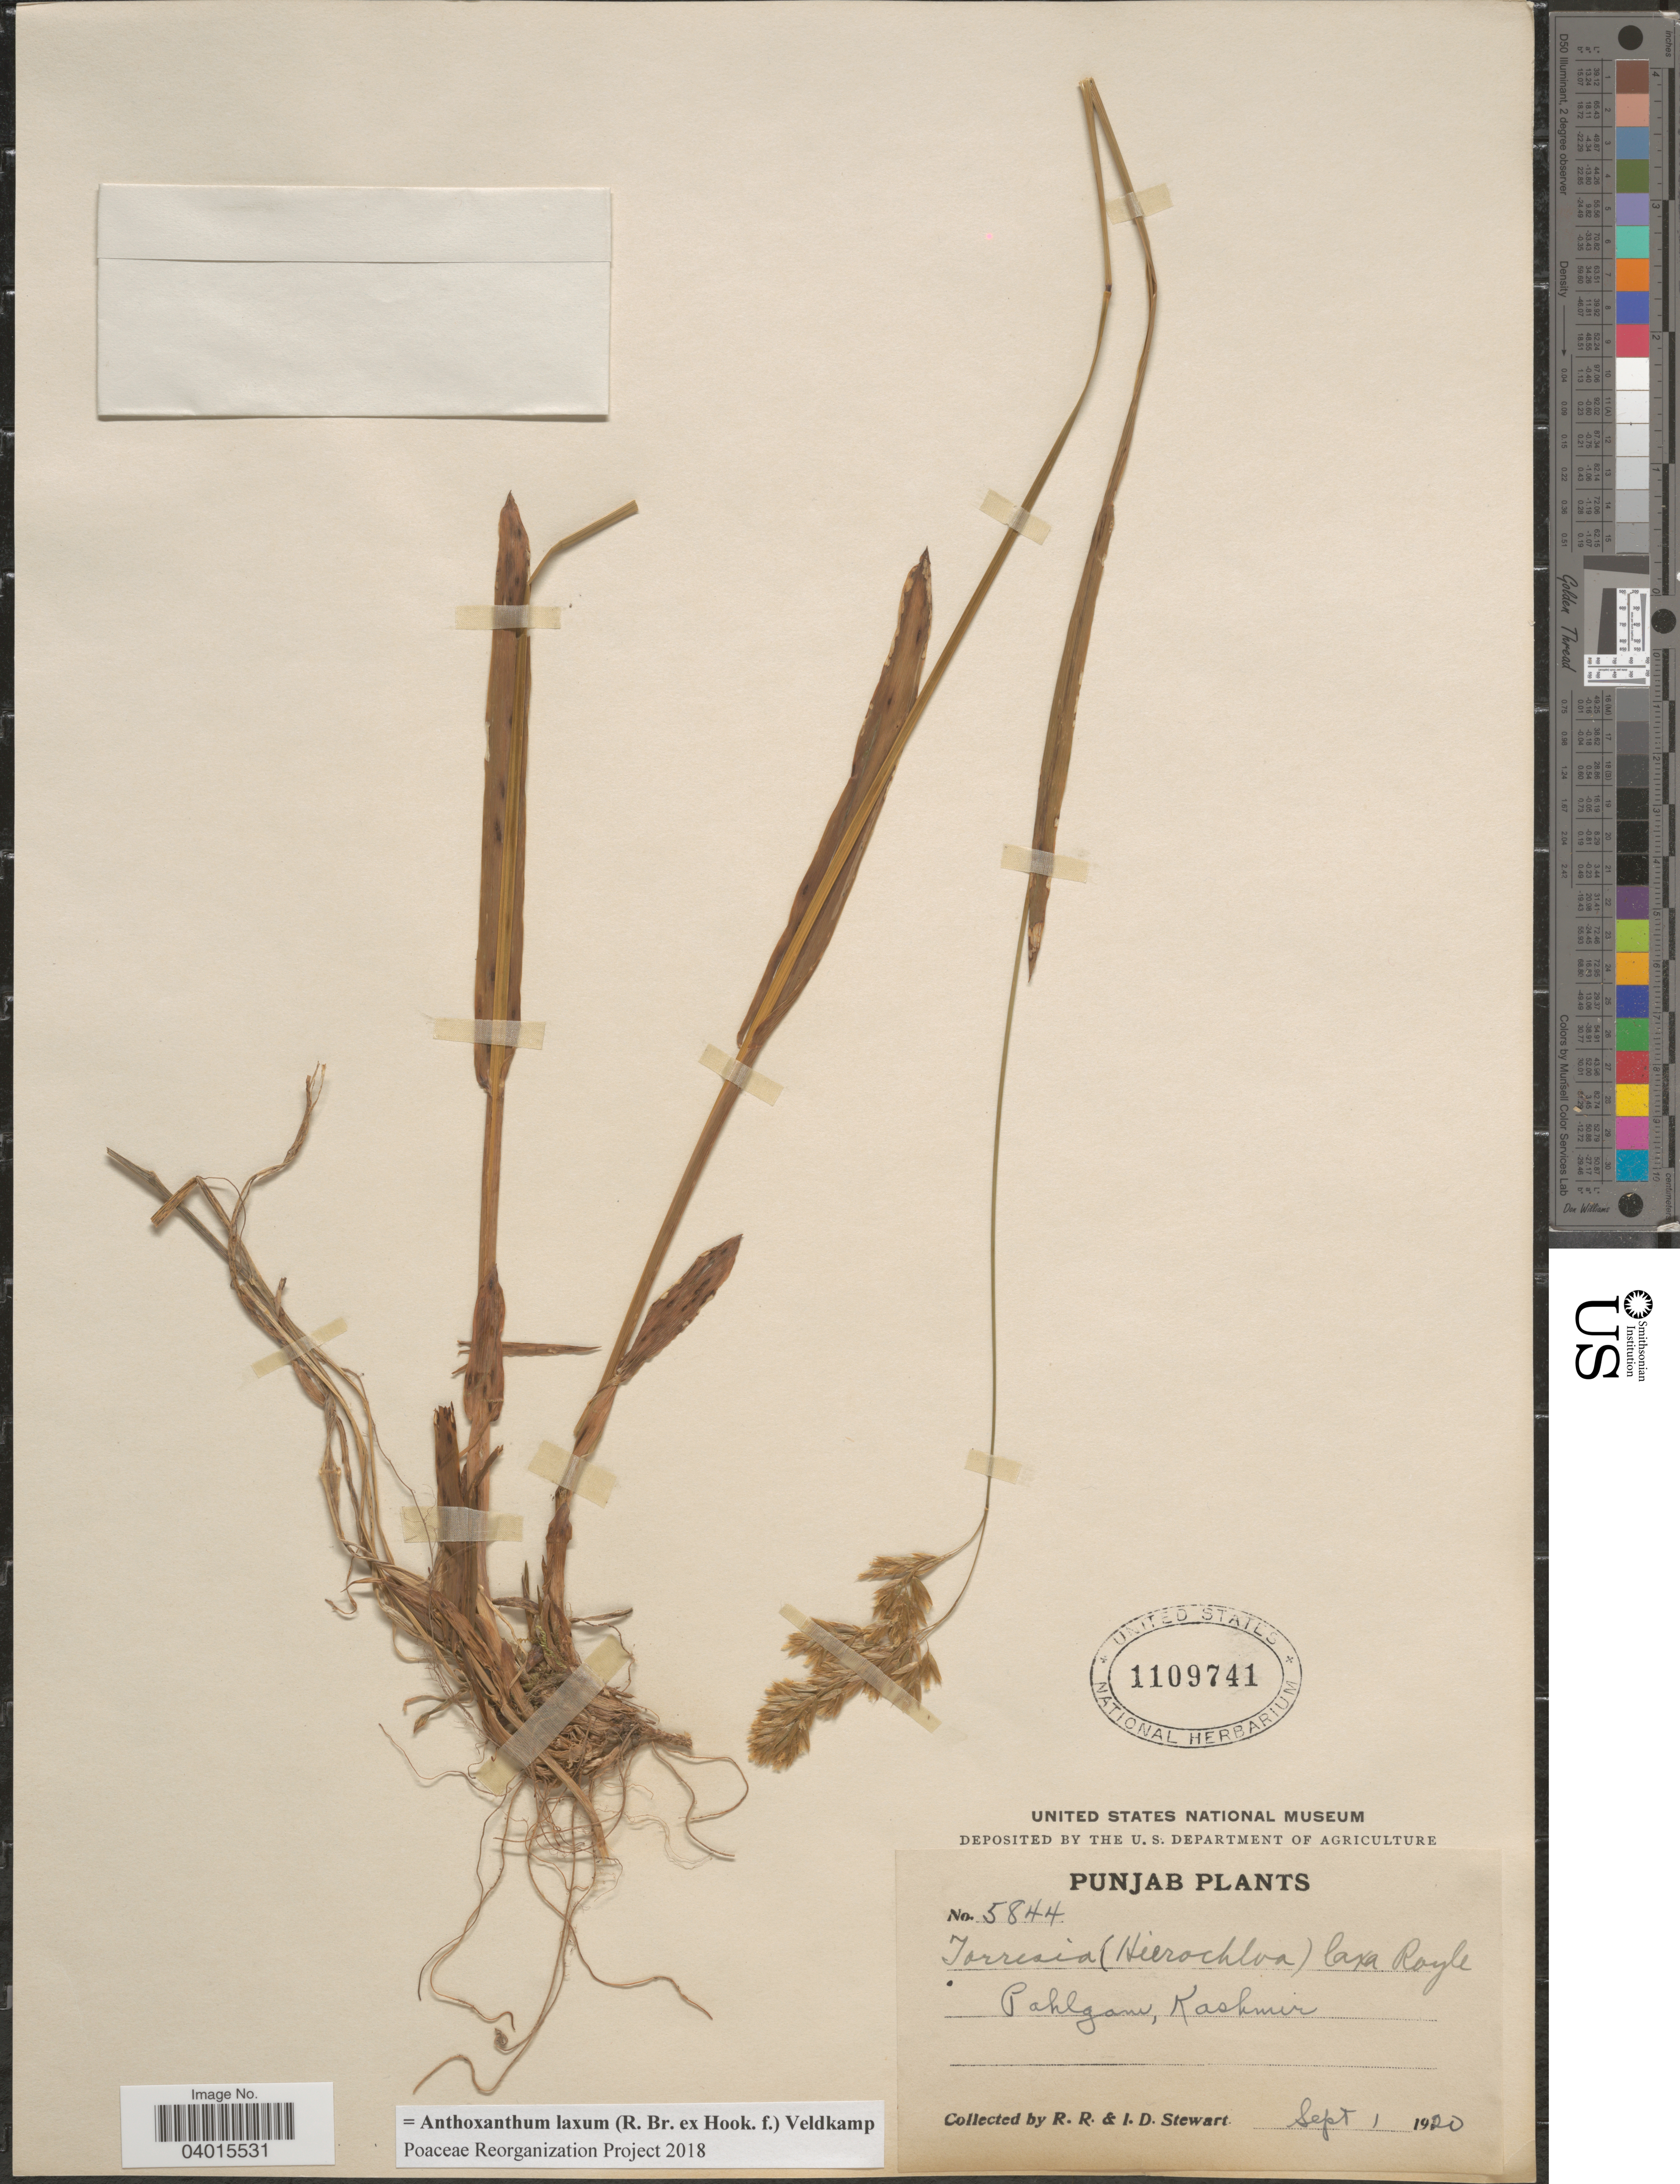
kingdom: Plantae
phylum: Tracheophyta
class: Liliopsida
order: Poales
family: Poaceae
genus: Anthoxanthum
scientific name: Anthoxanthum laxum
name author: (R. Br. ex Hook. f.) Veldkamp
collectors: R. Stewart & I. Stewart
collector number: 5844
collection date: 1920-09-01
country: India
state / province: Jammu and Kashmir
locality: Pahlgam, Kashmir.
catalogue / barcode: US 1109741